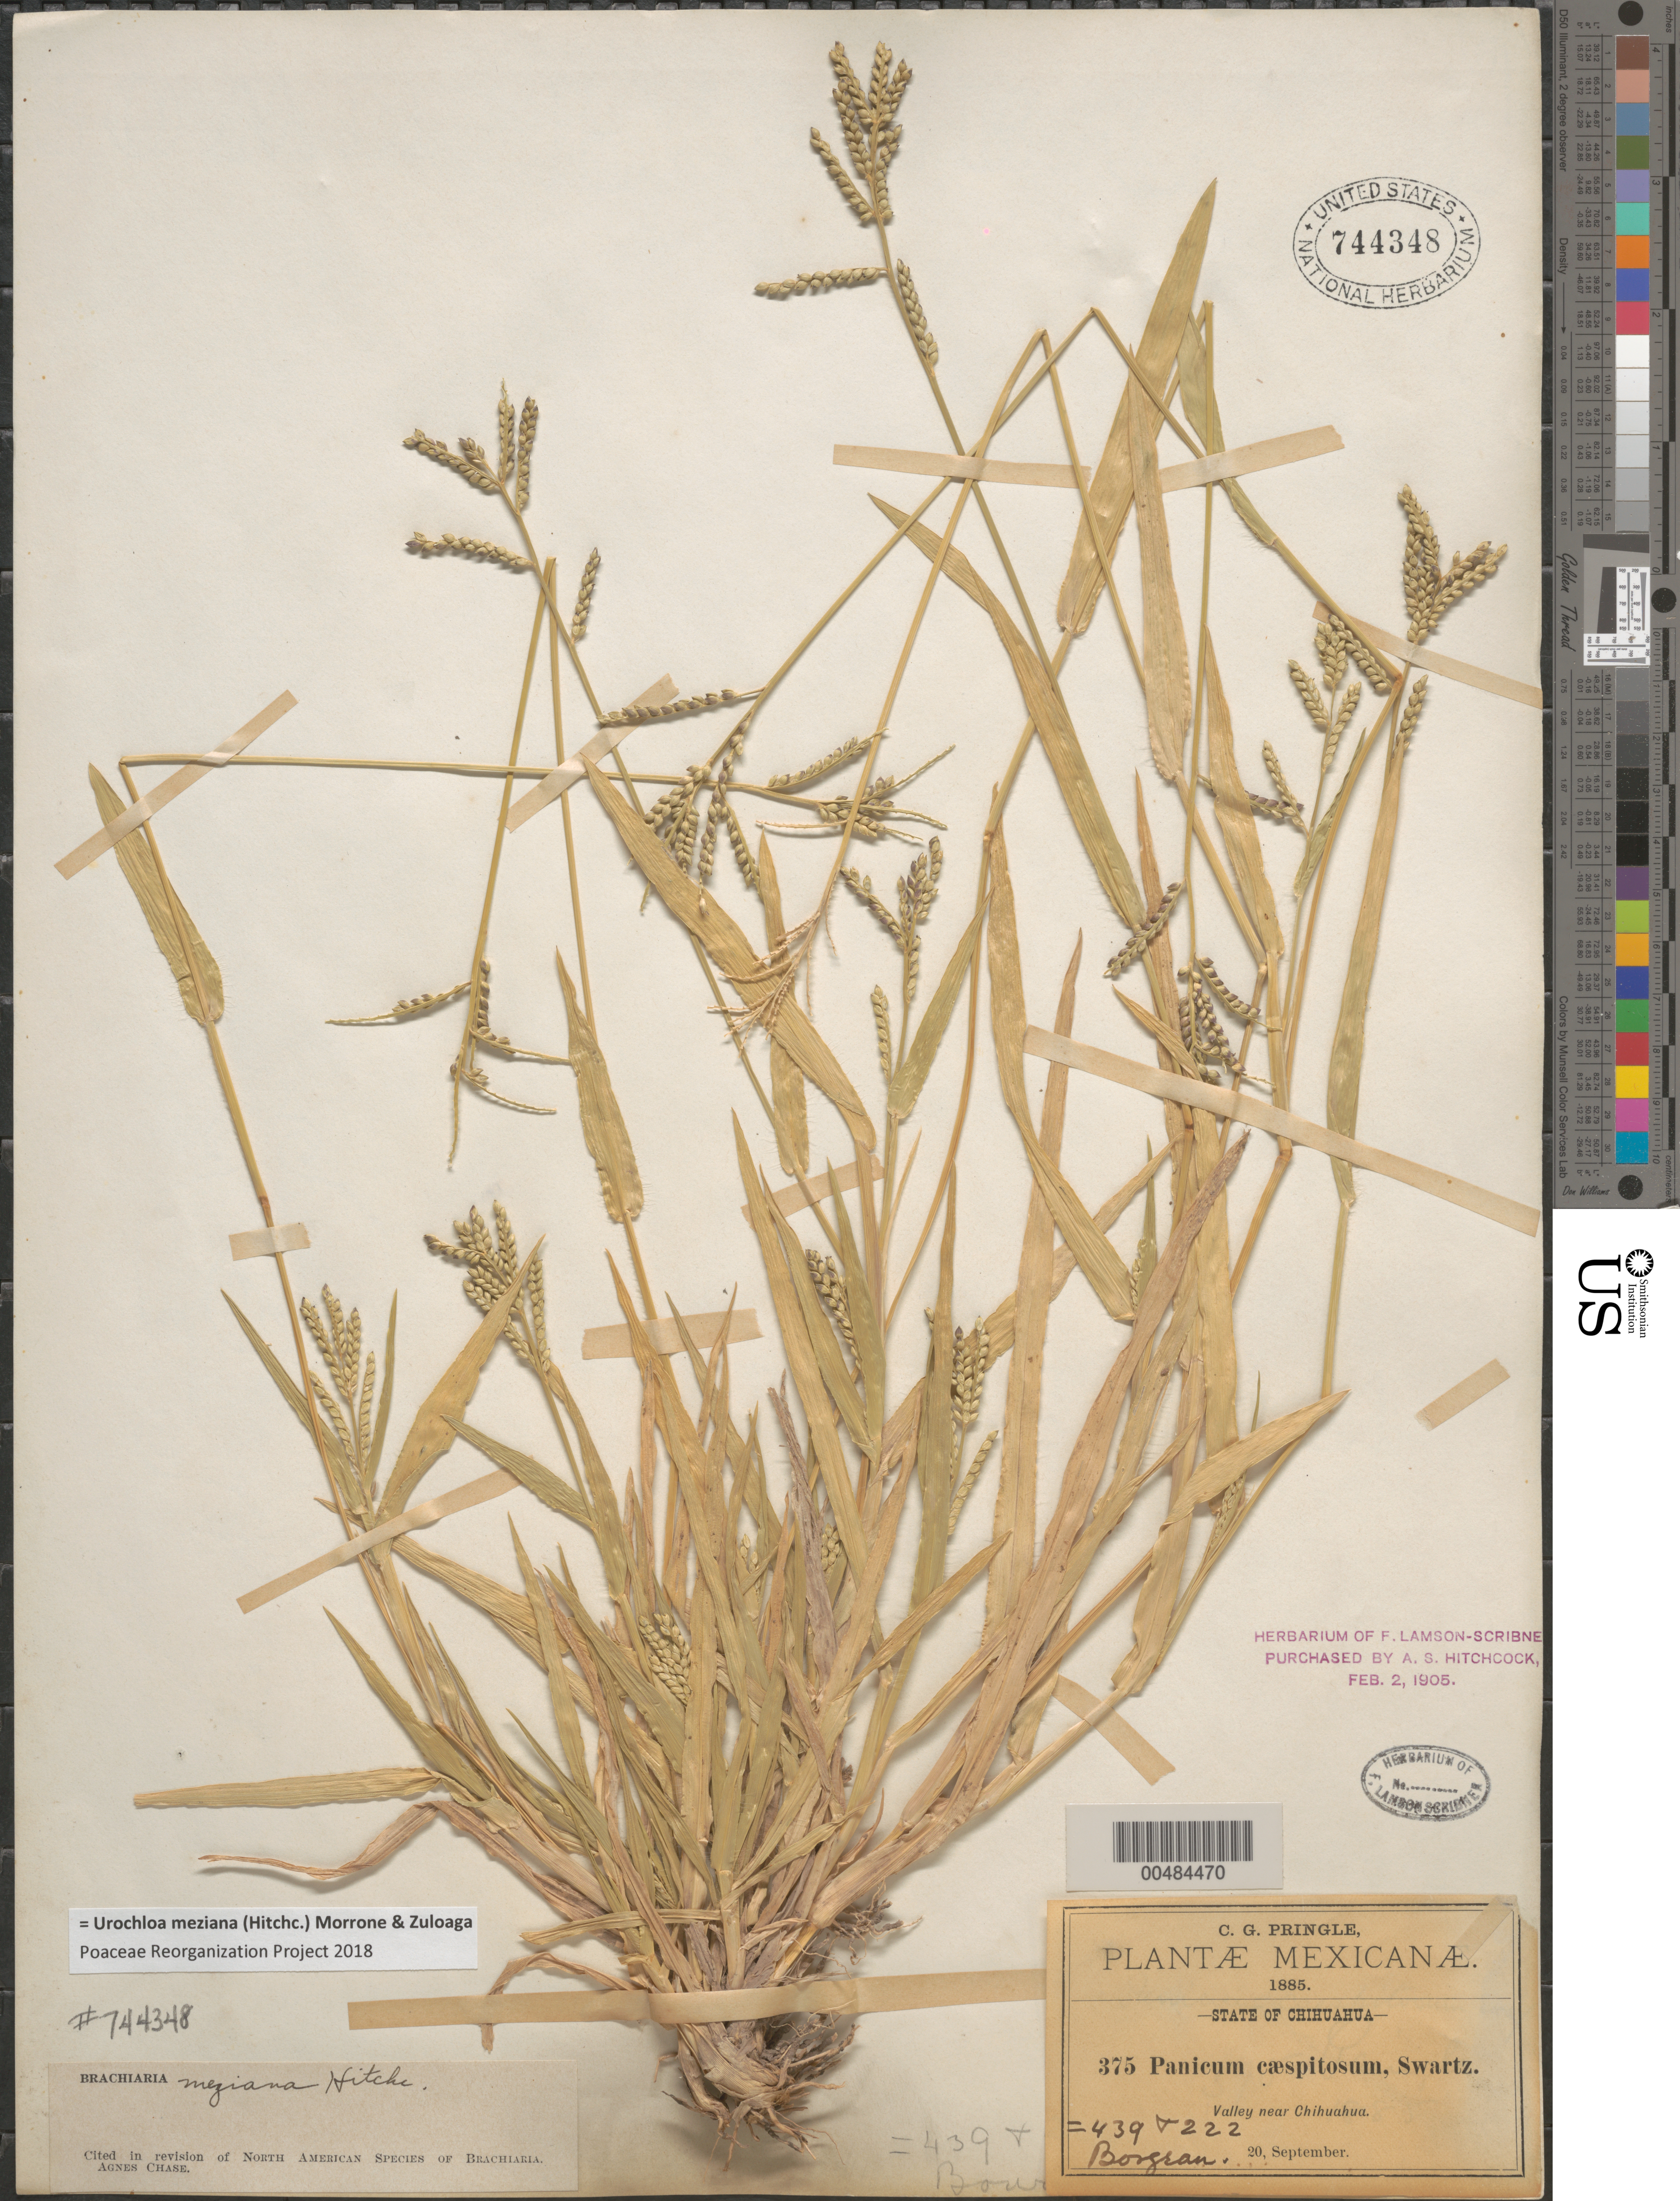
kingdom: Plantae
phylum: Tracheophyta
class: Liliopsida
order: Poales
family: Poaceae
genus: Brachiaria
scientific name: Brachiaria meziana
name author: Hitchc.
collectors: C. G. Pringle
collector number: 375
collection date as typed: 20 Sep 1885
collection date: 1885-09-20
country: Mexico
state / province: Chihuahua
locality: Valley near Chihuahua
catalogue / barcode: US 744348